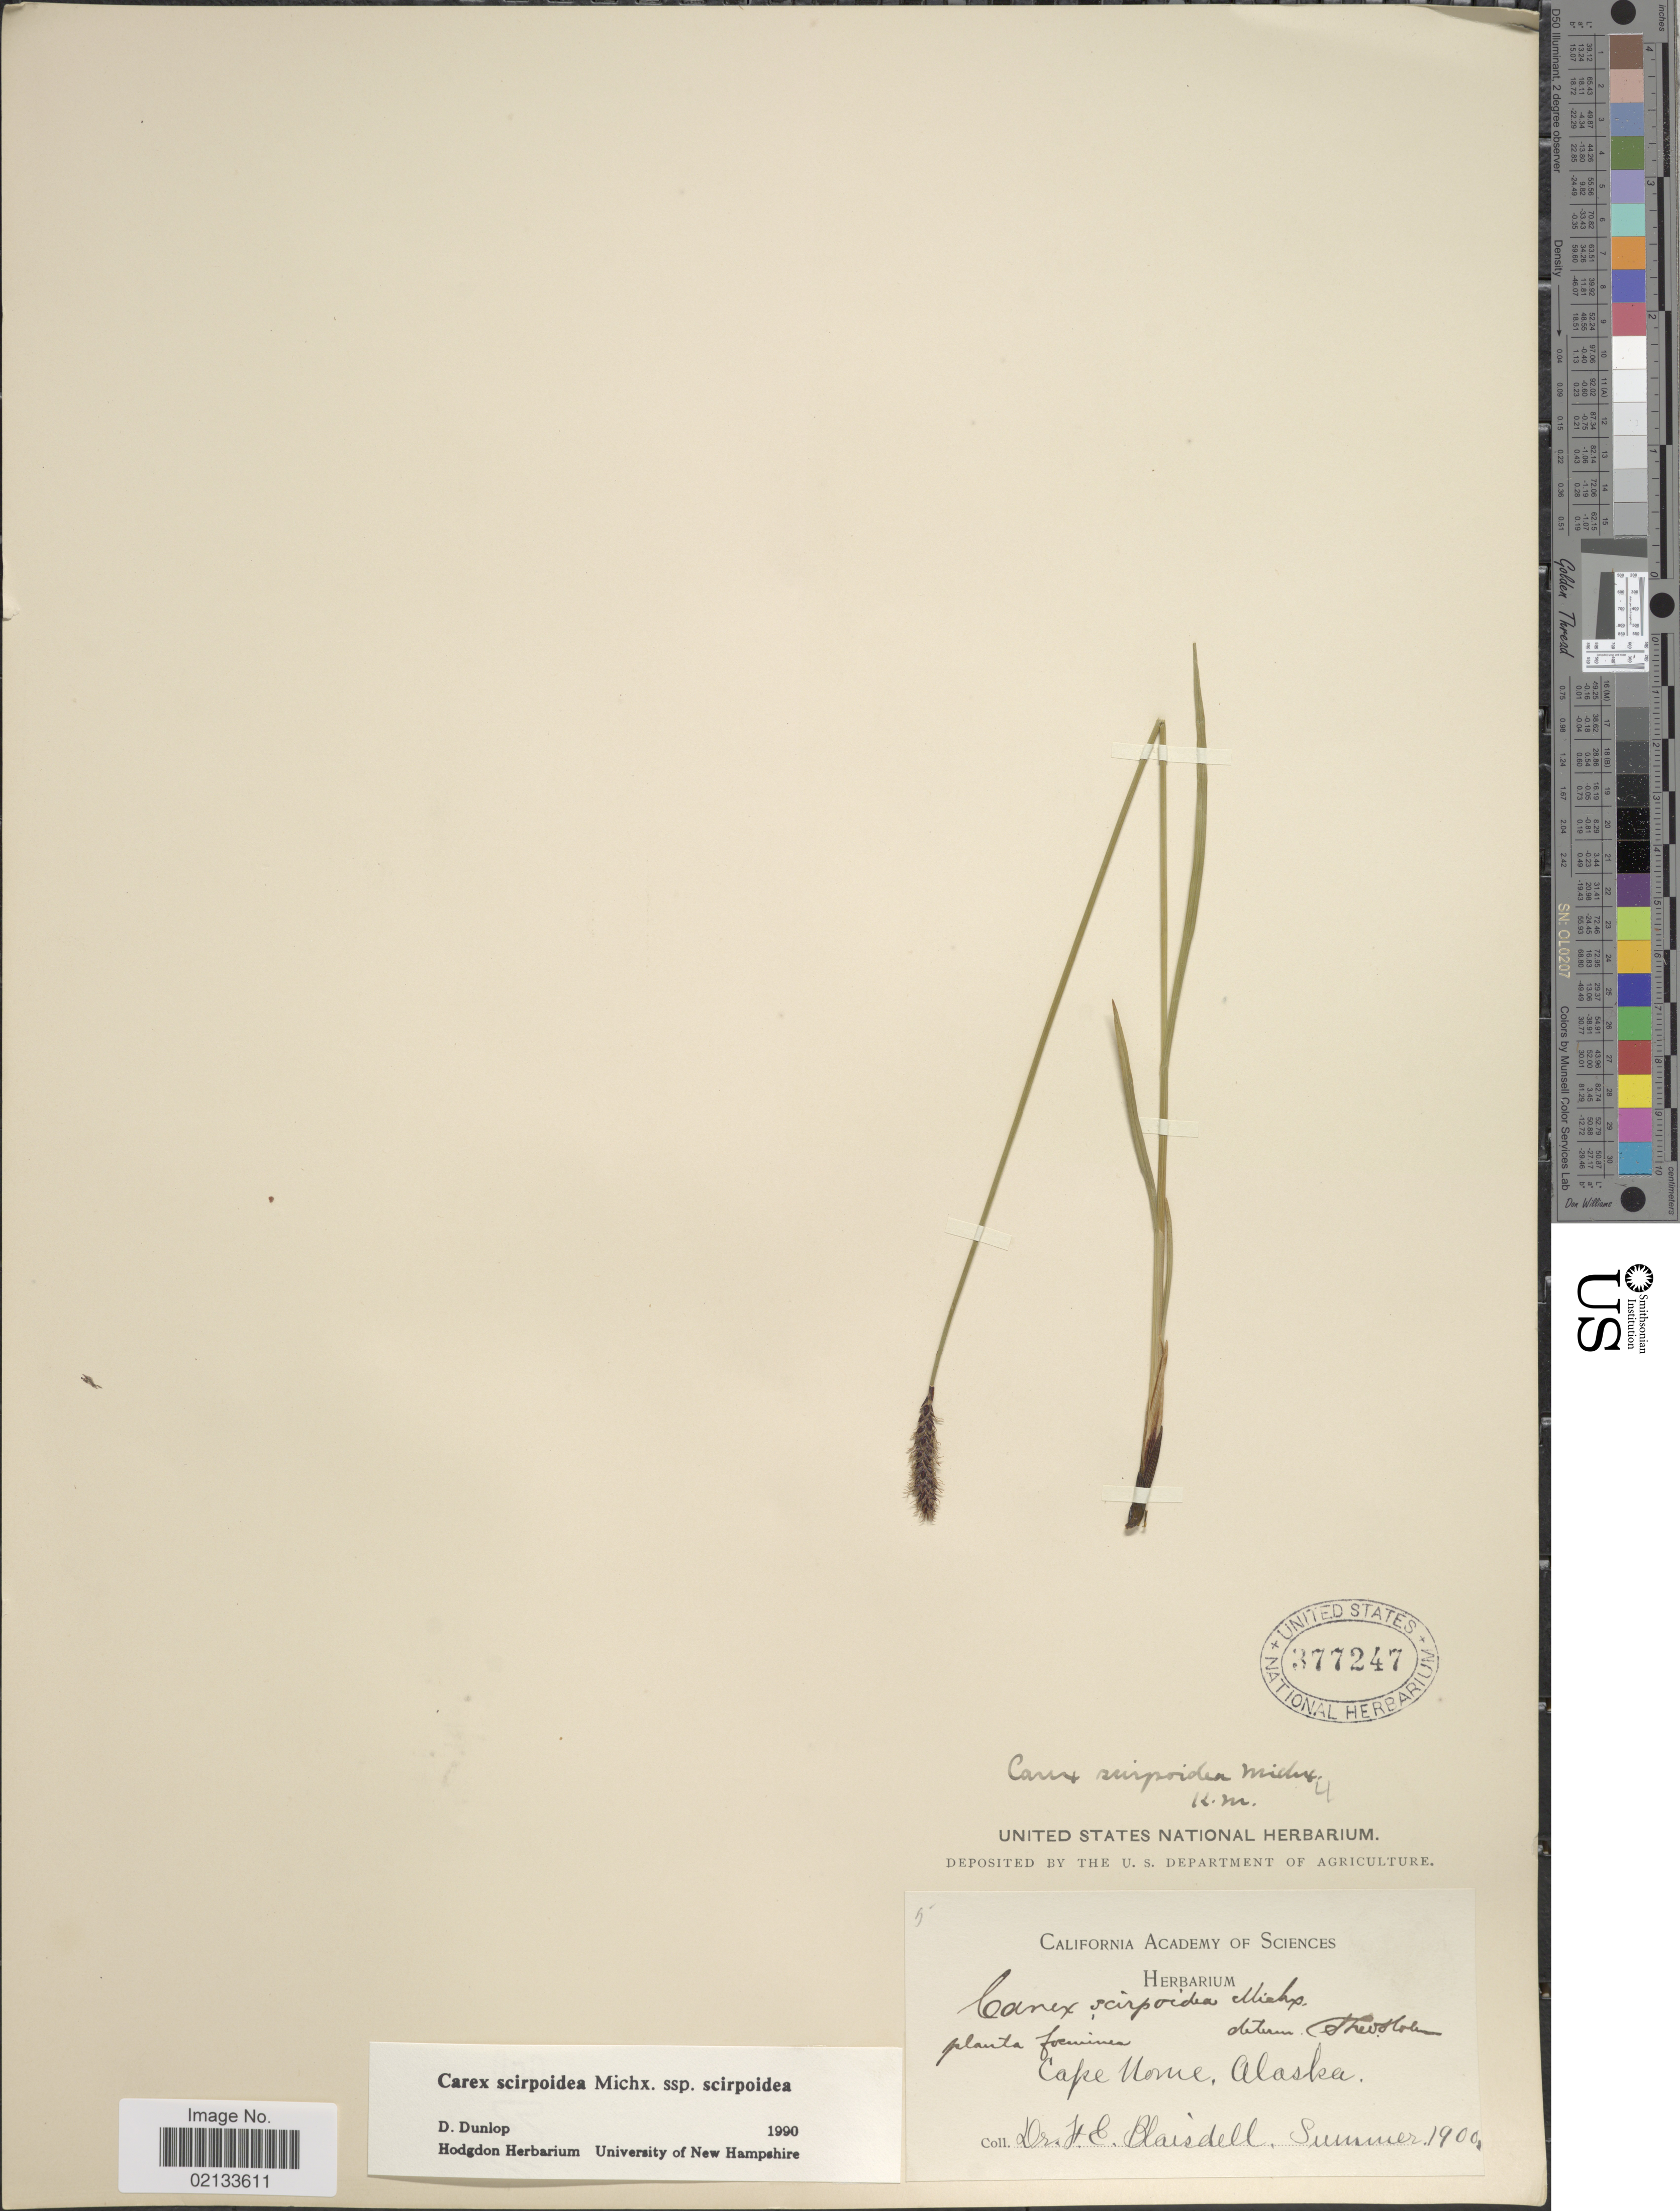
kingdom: Plantae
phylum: Tracheophyta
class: Liliopsida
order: Poales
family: Cyperaceae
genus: Carex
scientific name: Carex scirpoidea subsp. scirpoidea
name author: Michx.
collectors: F. Blaisdell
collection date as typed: Summer 1900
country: United States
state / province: Alaska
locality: Cape Nome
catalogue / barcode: US 377247